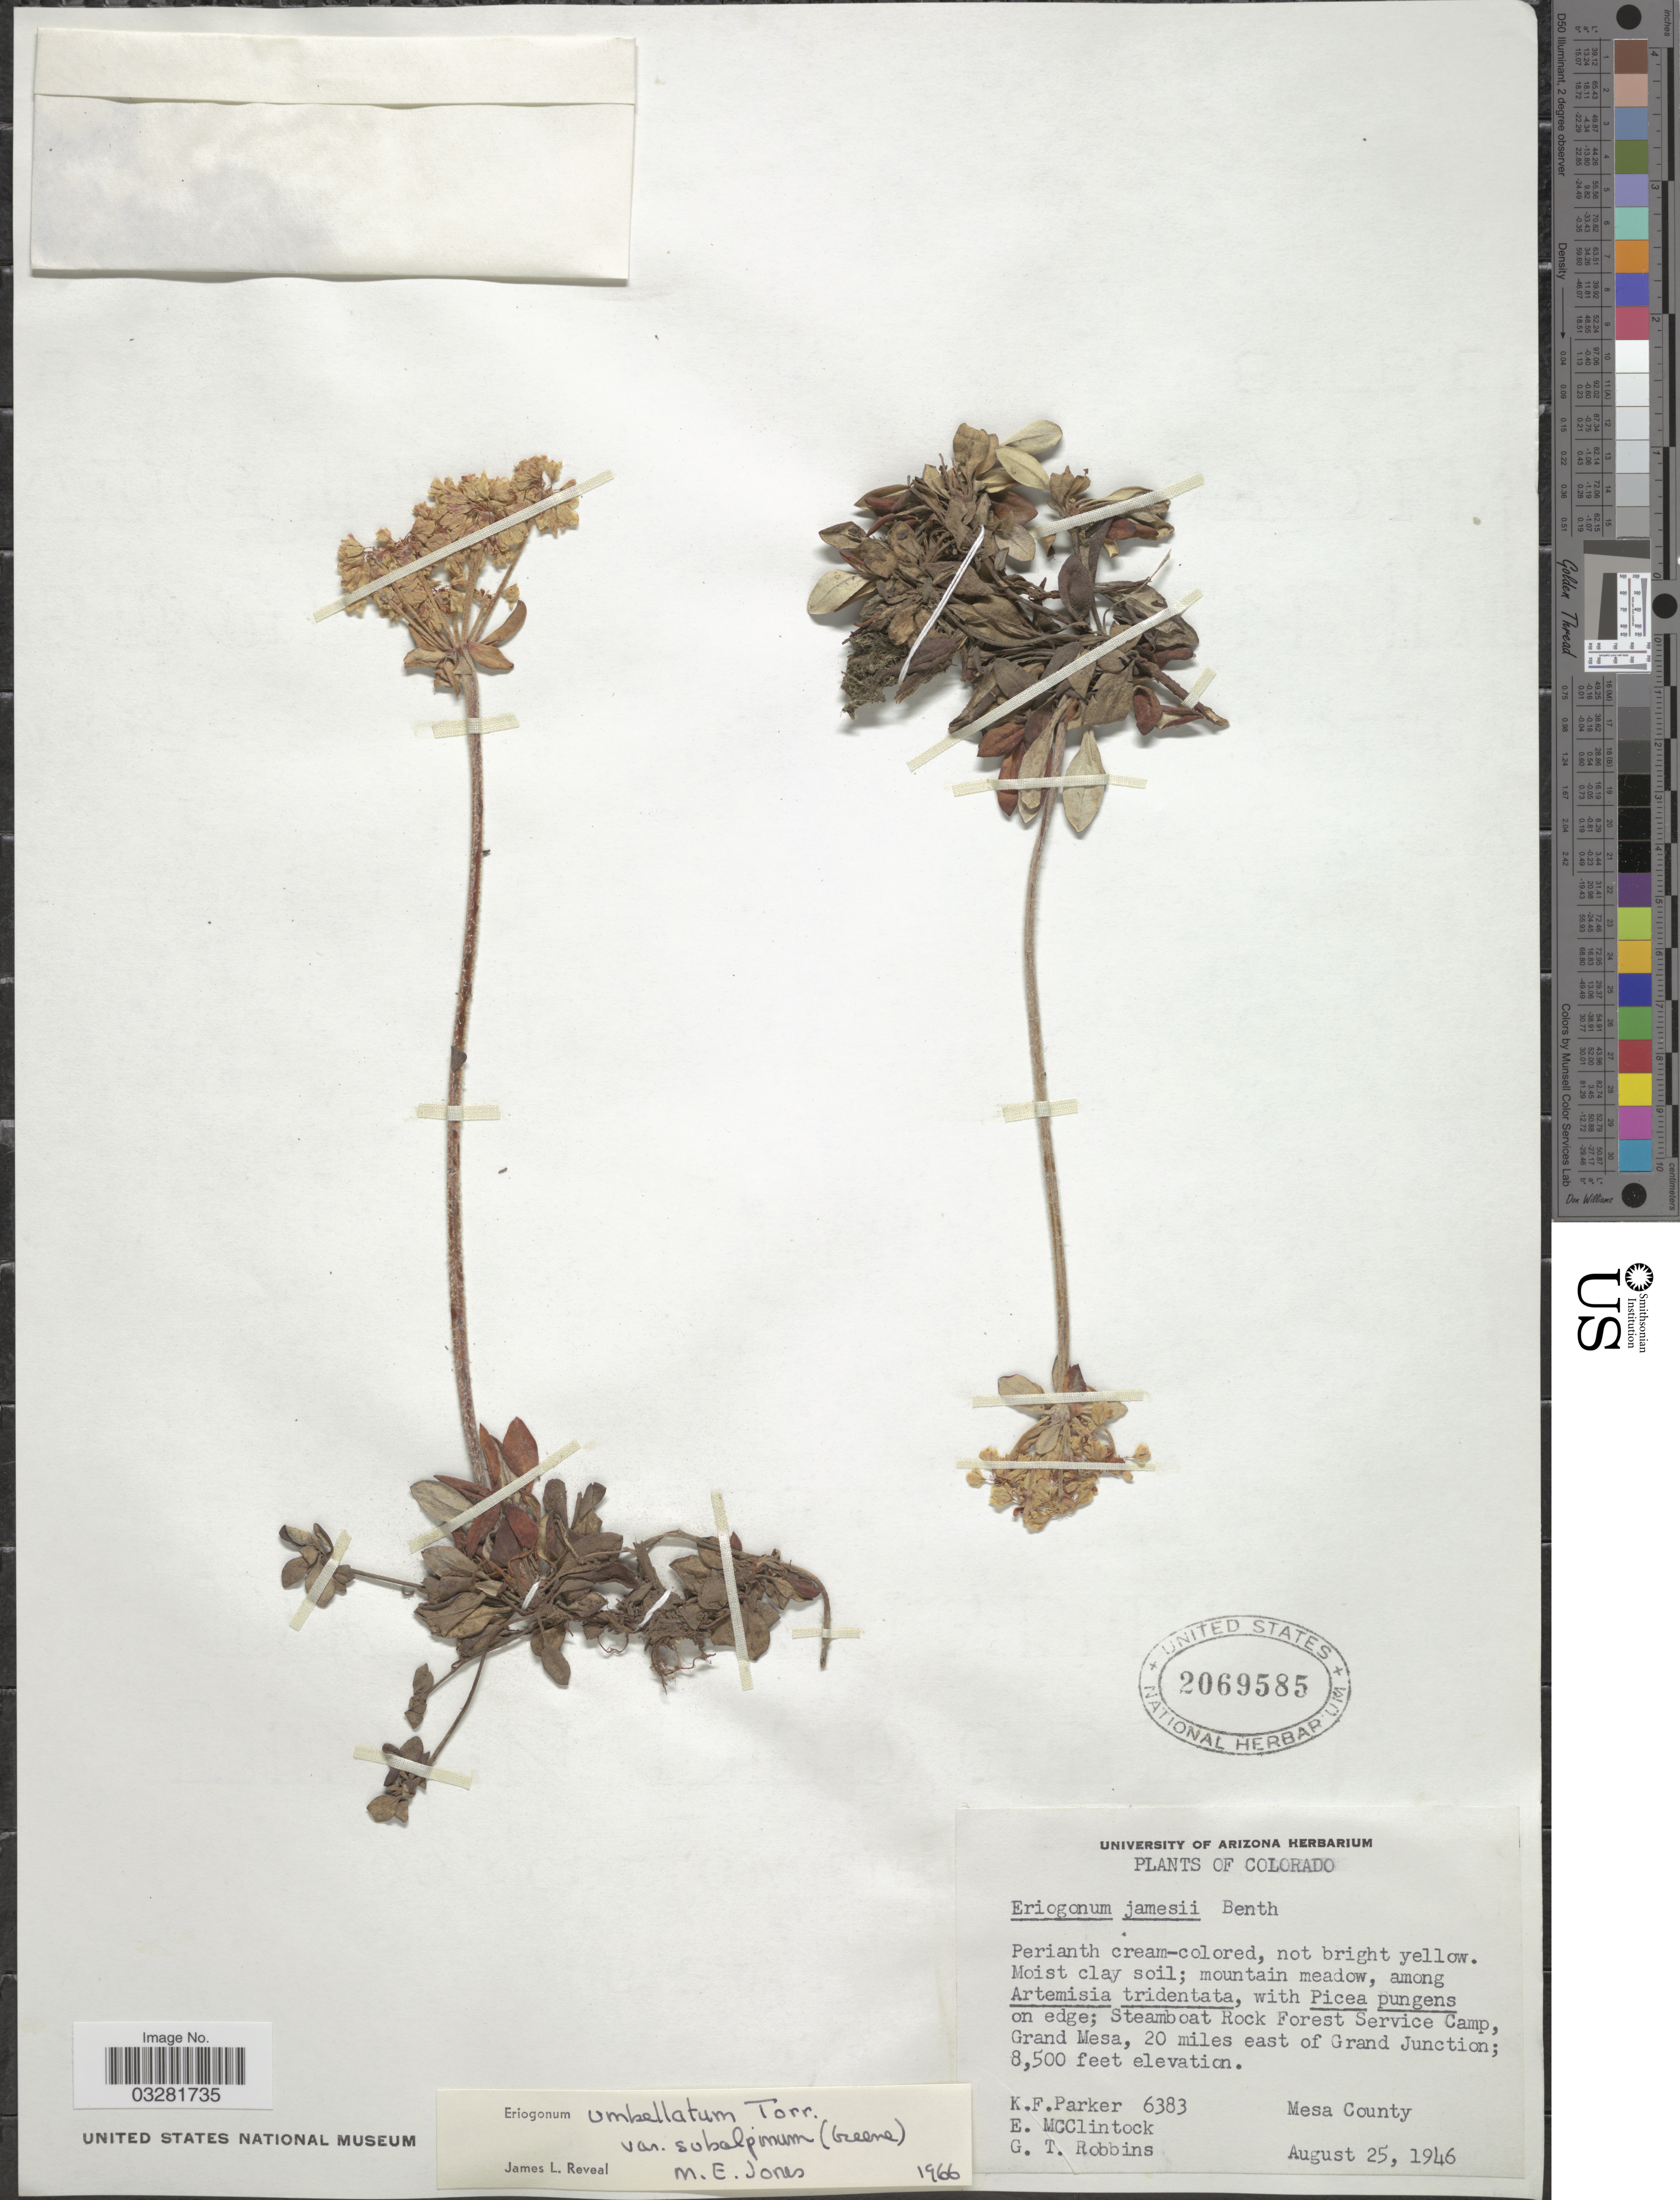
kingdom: Plantae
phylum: Tracheophyta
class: Magnoliopsida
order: Caryophyllales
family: Polygonaceae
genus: Eriogonum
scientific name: Eriogonum umbellatum var. subalpinum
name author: M.E. Jones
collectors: K. F. Parker, E. McClintock & G. T. Robbins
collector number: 6383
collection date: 1946-08-25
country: United States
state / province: Colorado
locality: Mountain meadow, Steamboat Rock Forest Service Camp, Grand Mesa, 20 miles east of Grand Junction.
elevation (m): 2591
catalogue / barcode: US 2069585